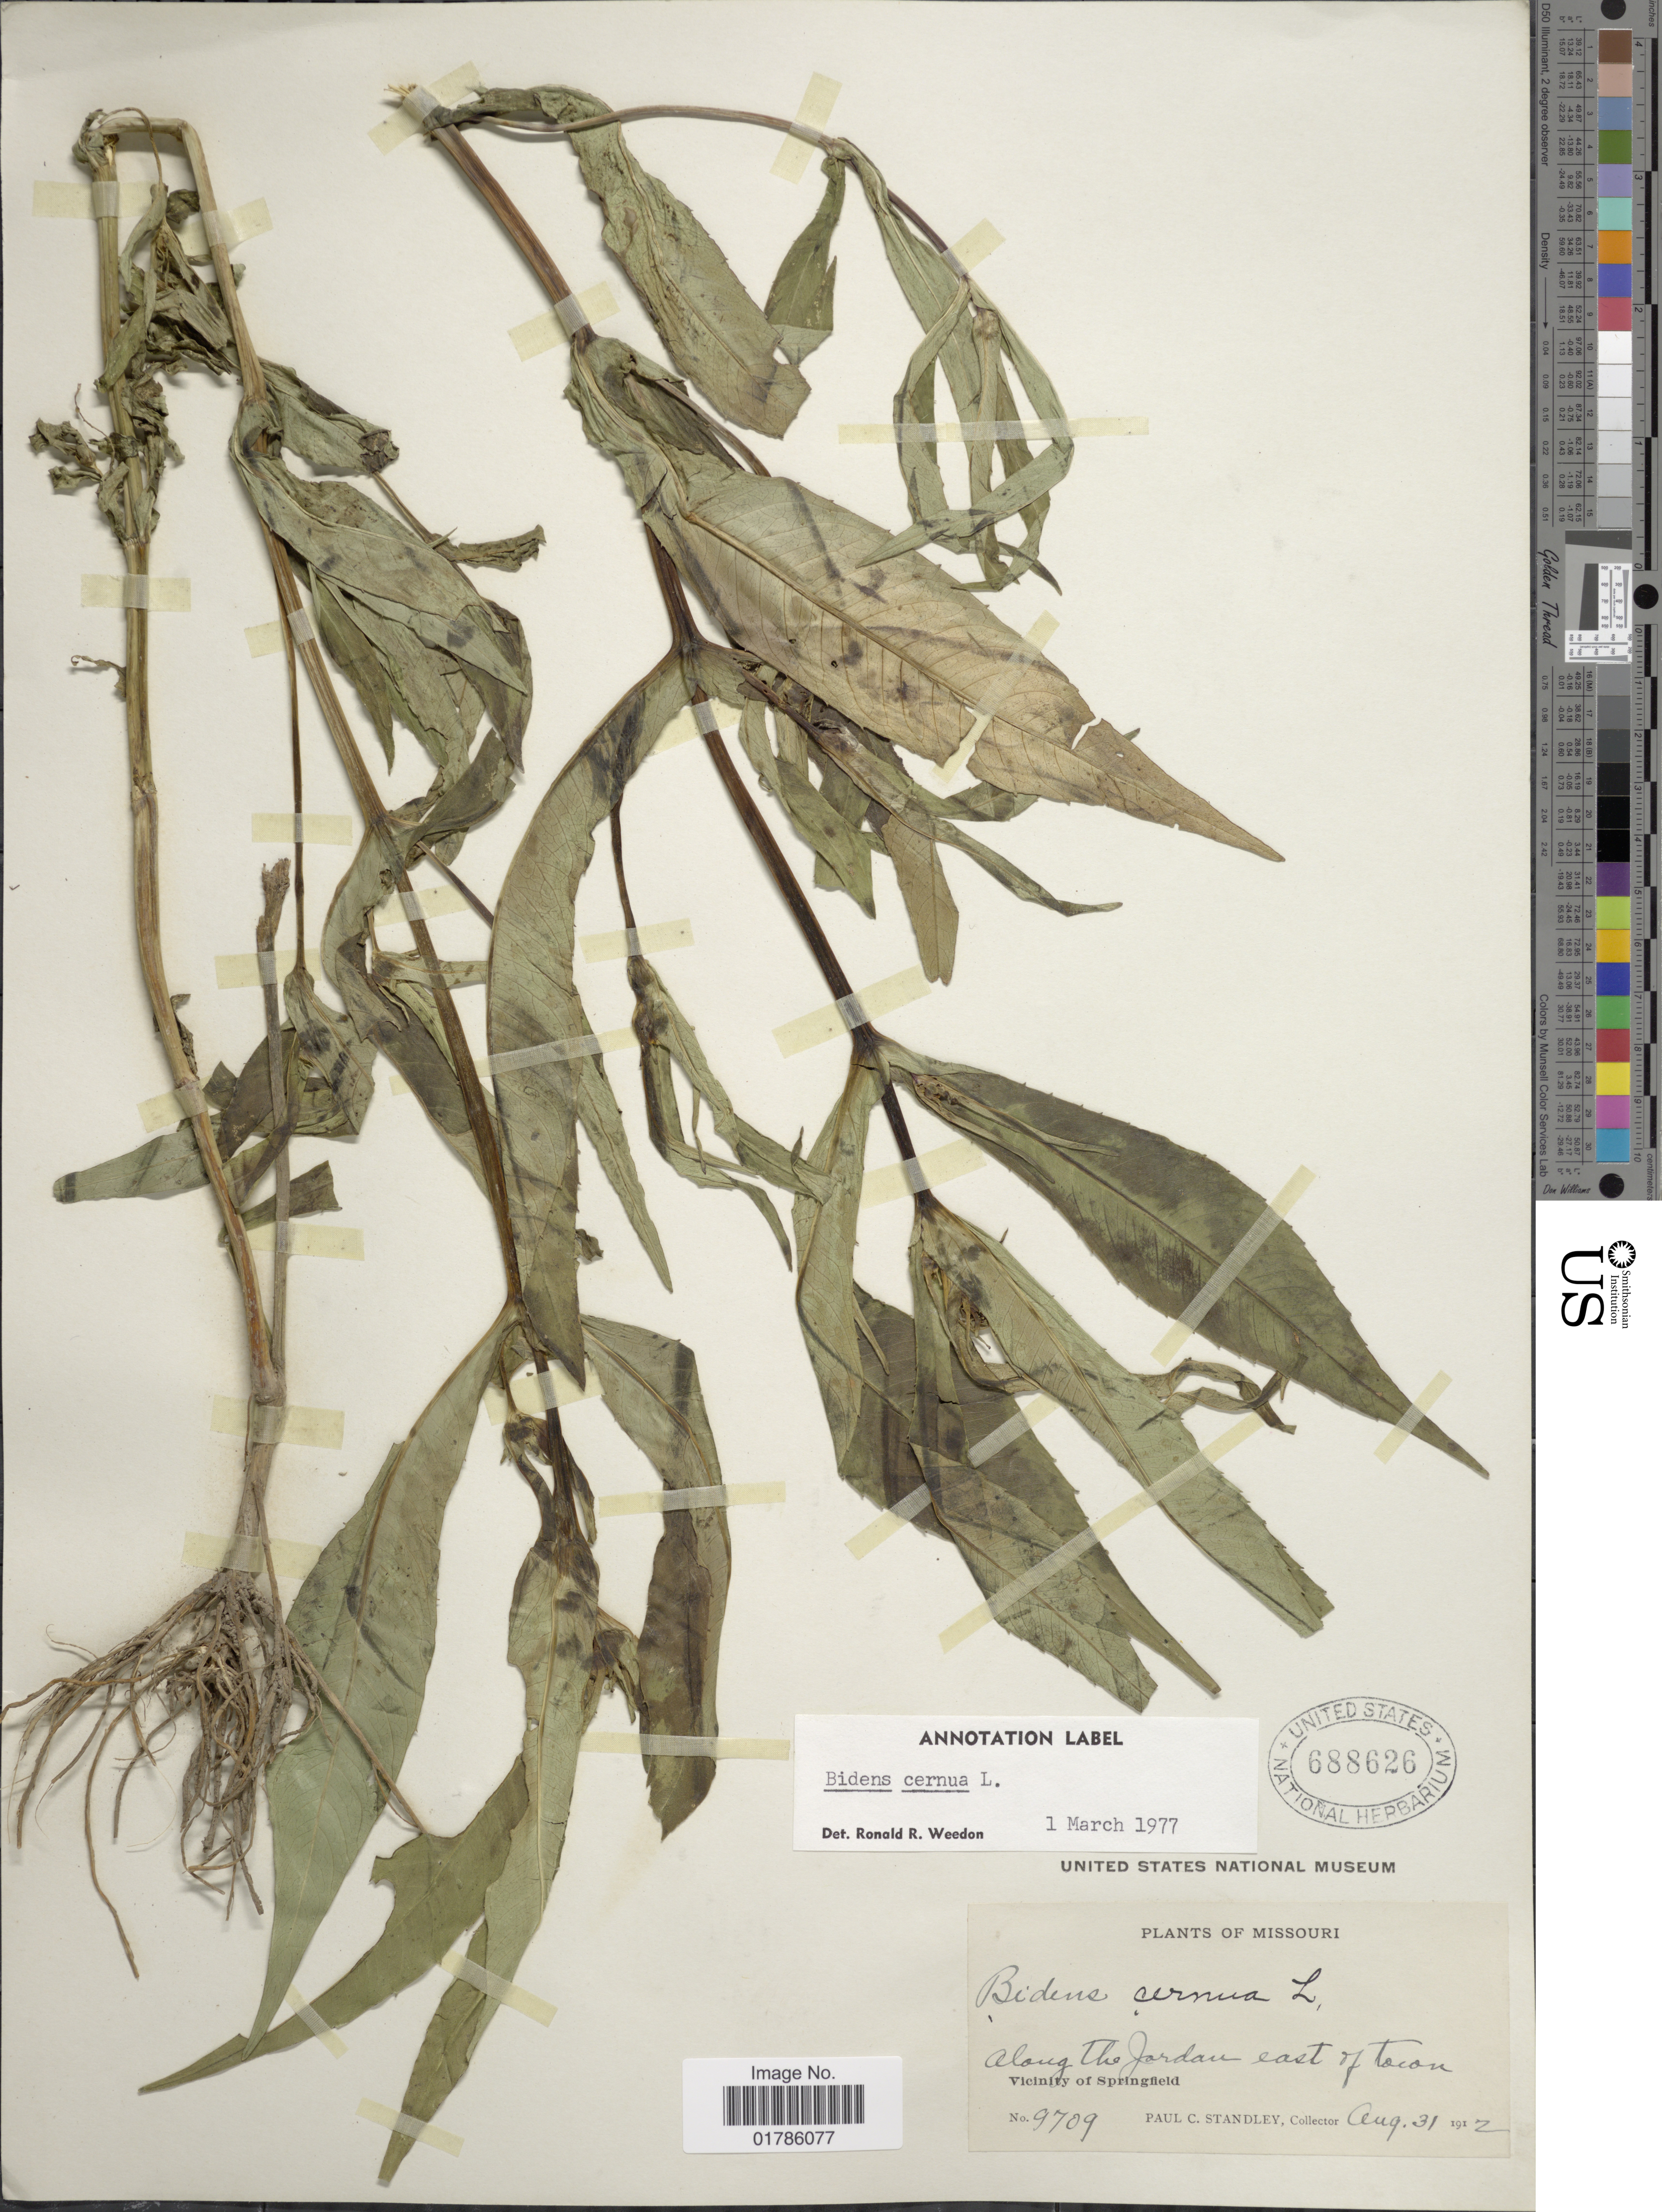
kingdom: Plantae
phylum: Tracheophyta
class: Magnoliopsida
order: Asterales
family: Asteraceae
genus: Bidens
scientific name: Bidens cernua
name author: L.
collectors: P. C. Standley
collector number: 9709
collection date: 1912-08-31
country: United States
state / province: Missouri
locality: Along the Jordan east of Tocon, vicinity of Springfield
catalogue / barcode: US 688626